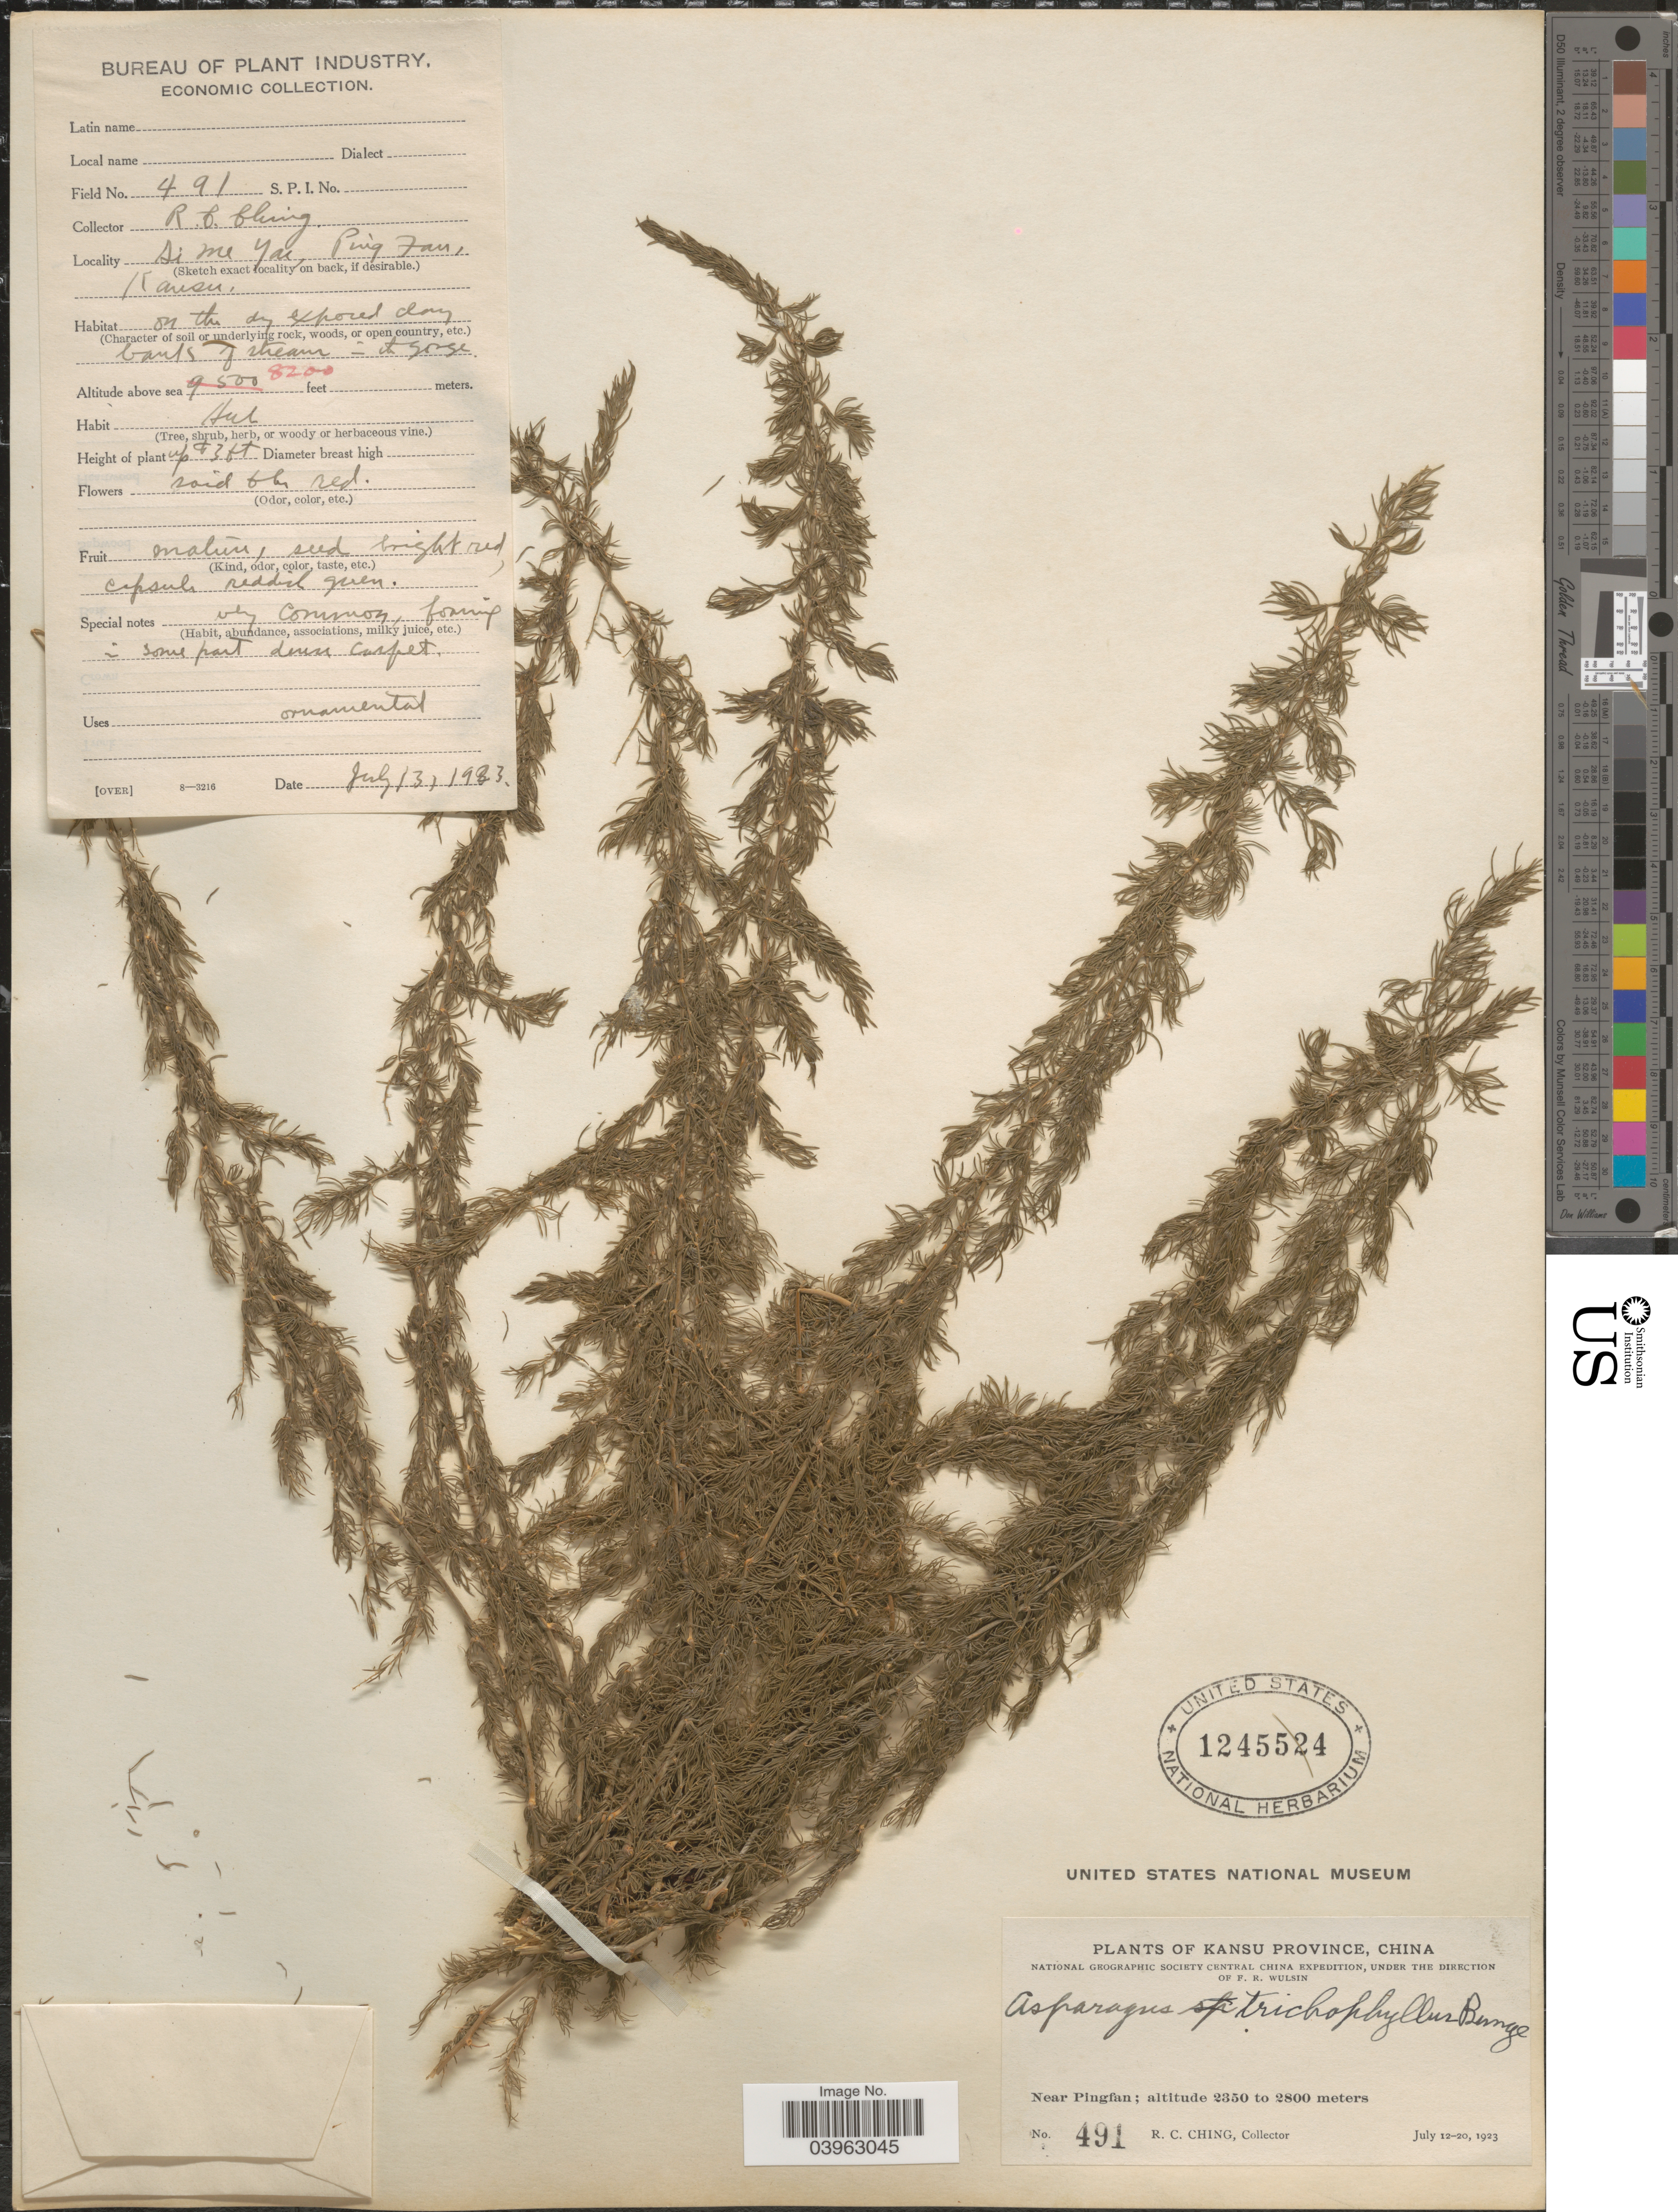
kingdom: Plantae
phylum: Tracheophyta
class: Liliopsida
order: Asparagales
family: Asparagaceae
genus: Asparagus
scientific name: Asparagus trichophyllus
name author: Bunge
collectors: R. C. Ching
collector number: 491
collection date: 1983-07-13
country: China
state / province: Gansu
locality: Si Me Yai, Ping Fan, Kansu. Kansu Province. Near Pingfan.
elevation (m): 2499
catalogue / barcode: US 1245524